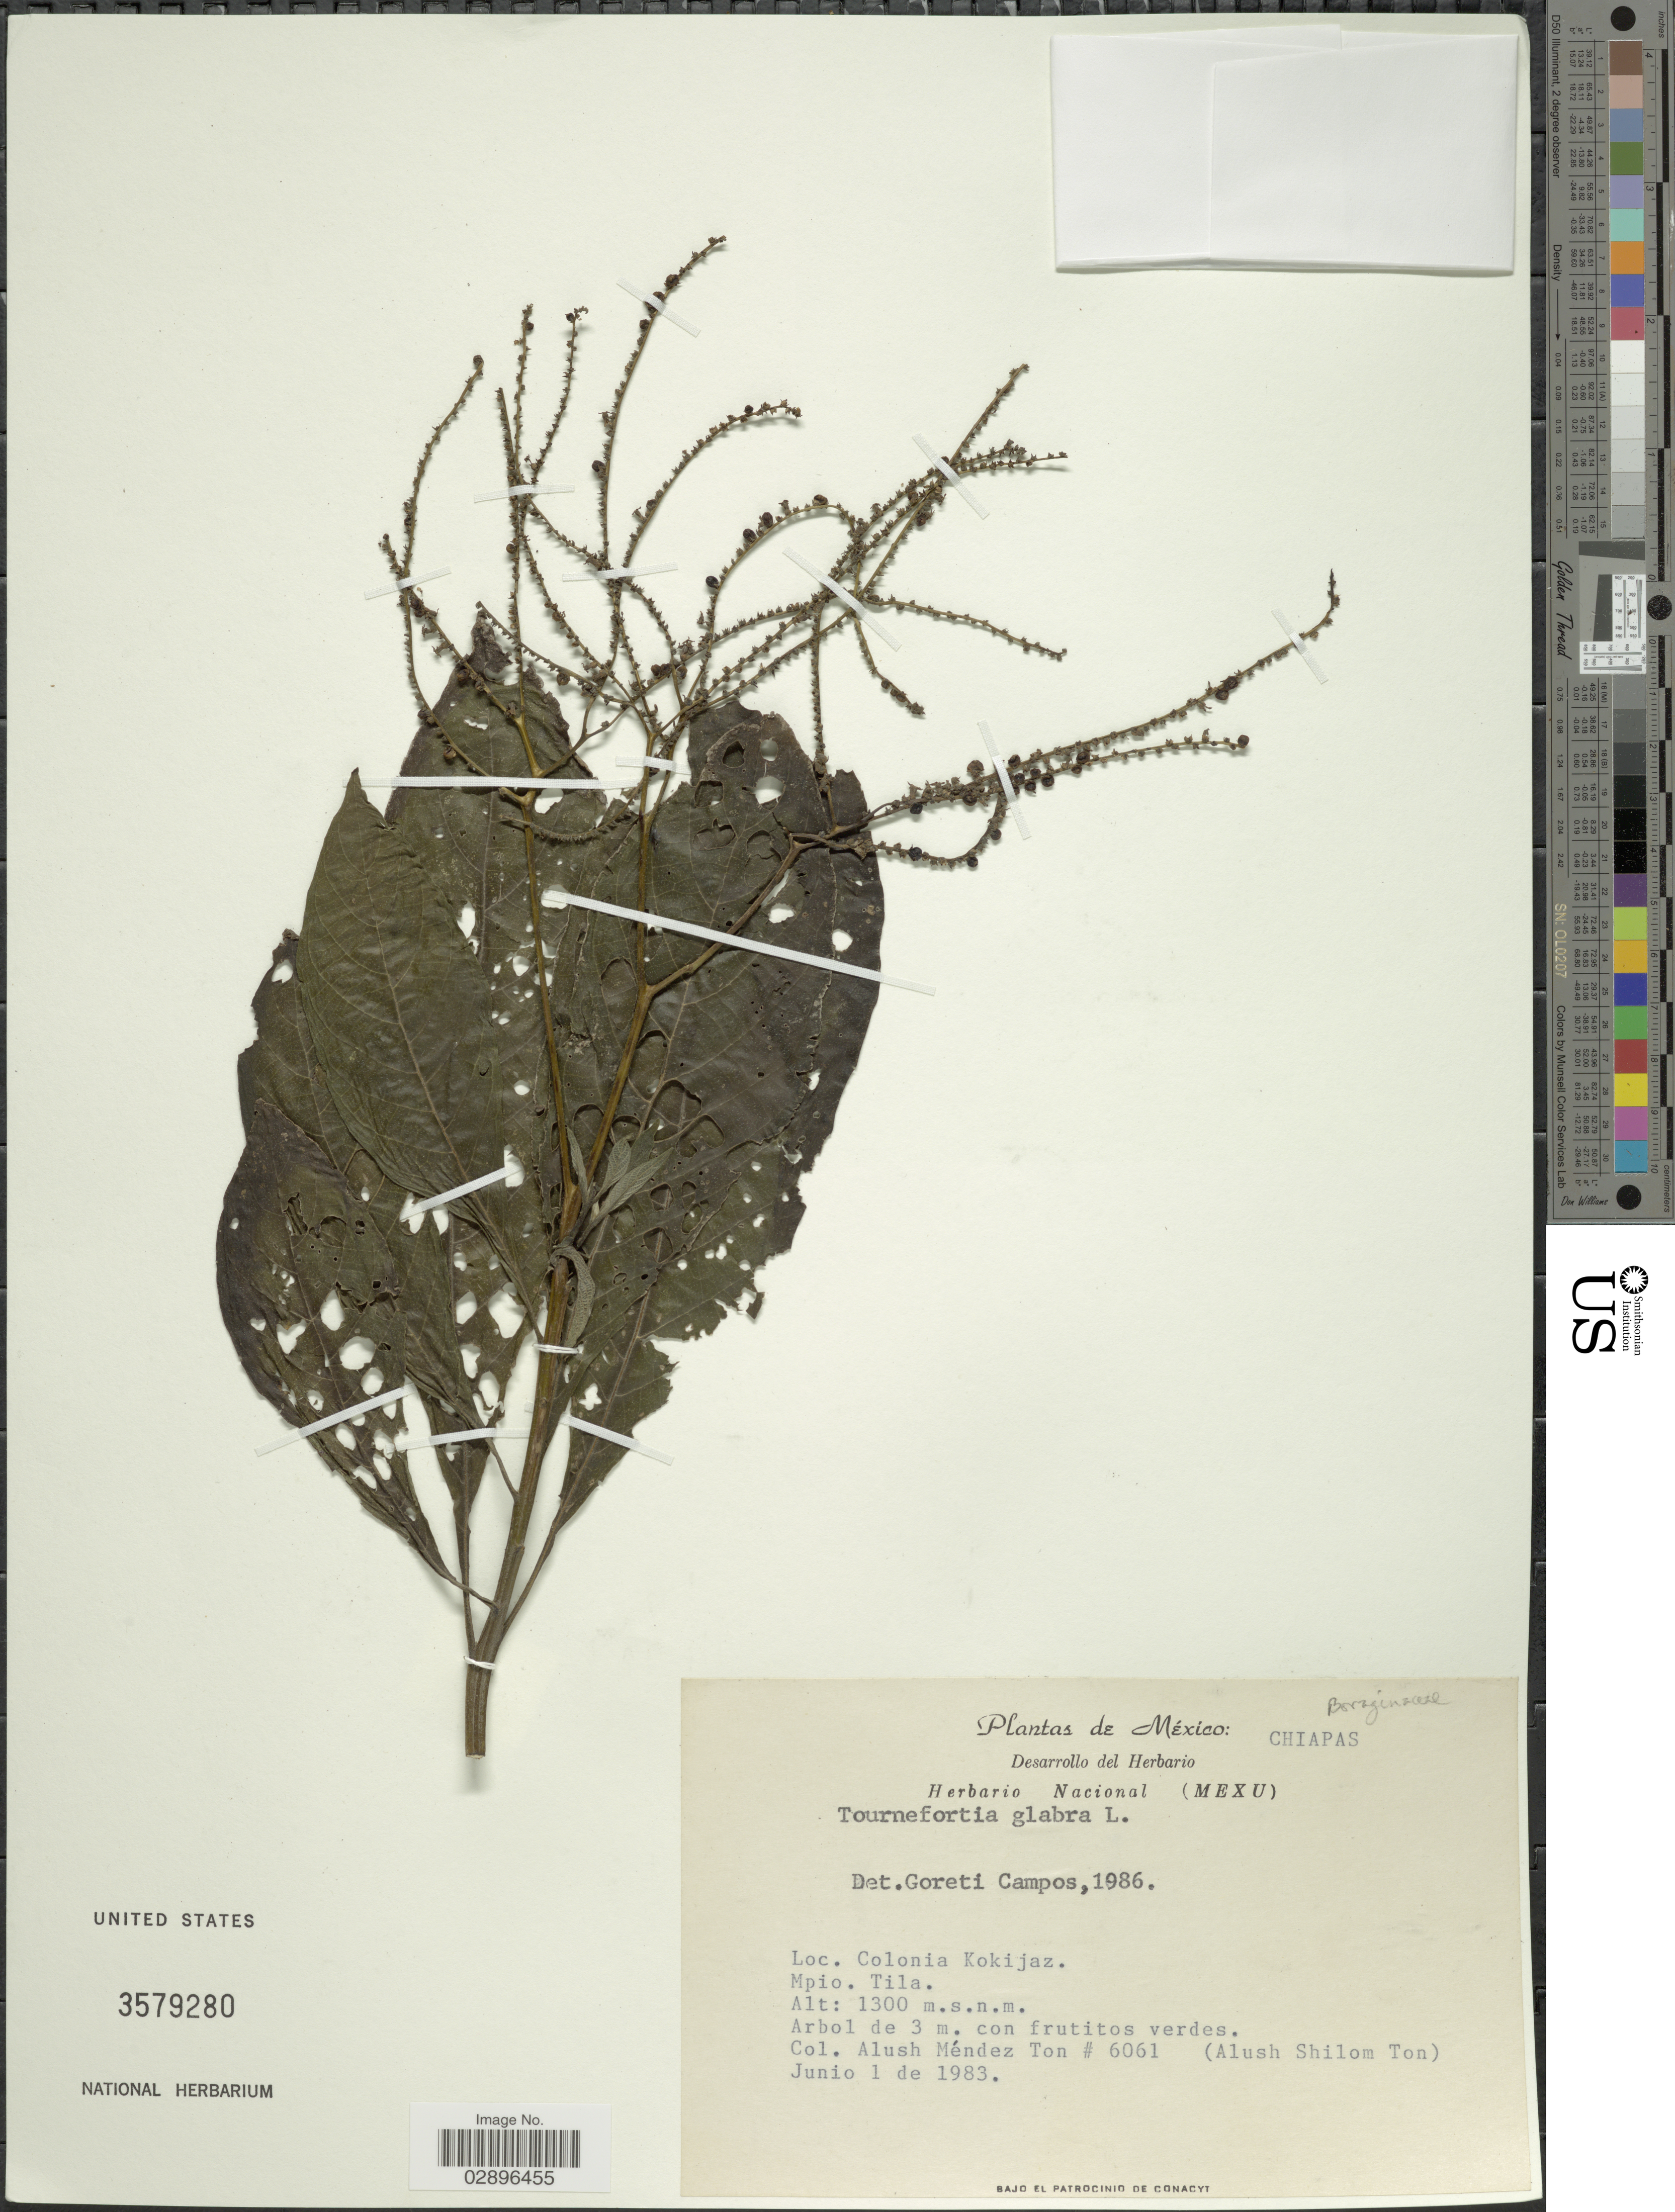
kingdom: Plantae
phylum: Tracheophyta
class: Magnoliopsida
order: Boraginales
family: Heliotropiaceae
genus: Tournefortia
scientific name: Tournefortia glabra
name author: L.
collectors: A. S. Ton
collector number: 6061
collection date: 1983-06-01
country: Mexico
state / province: Chiapas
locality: Colonia Kokijaz. Mpio. Tila.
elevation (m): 1300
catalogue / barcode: US 3579280